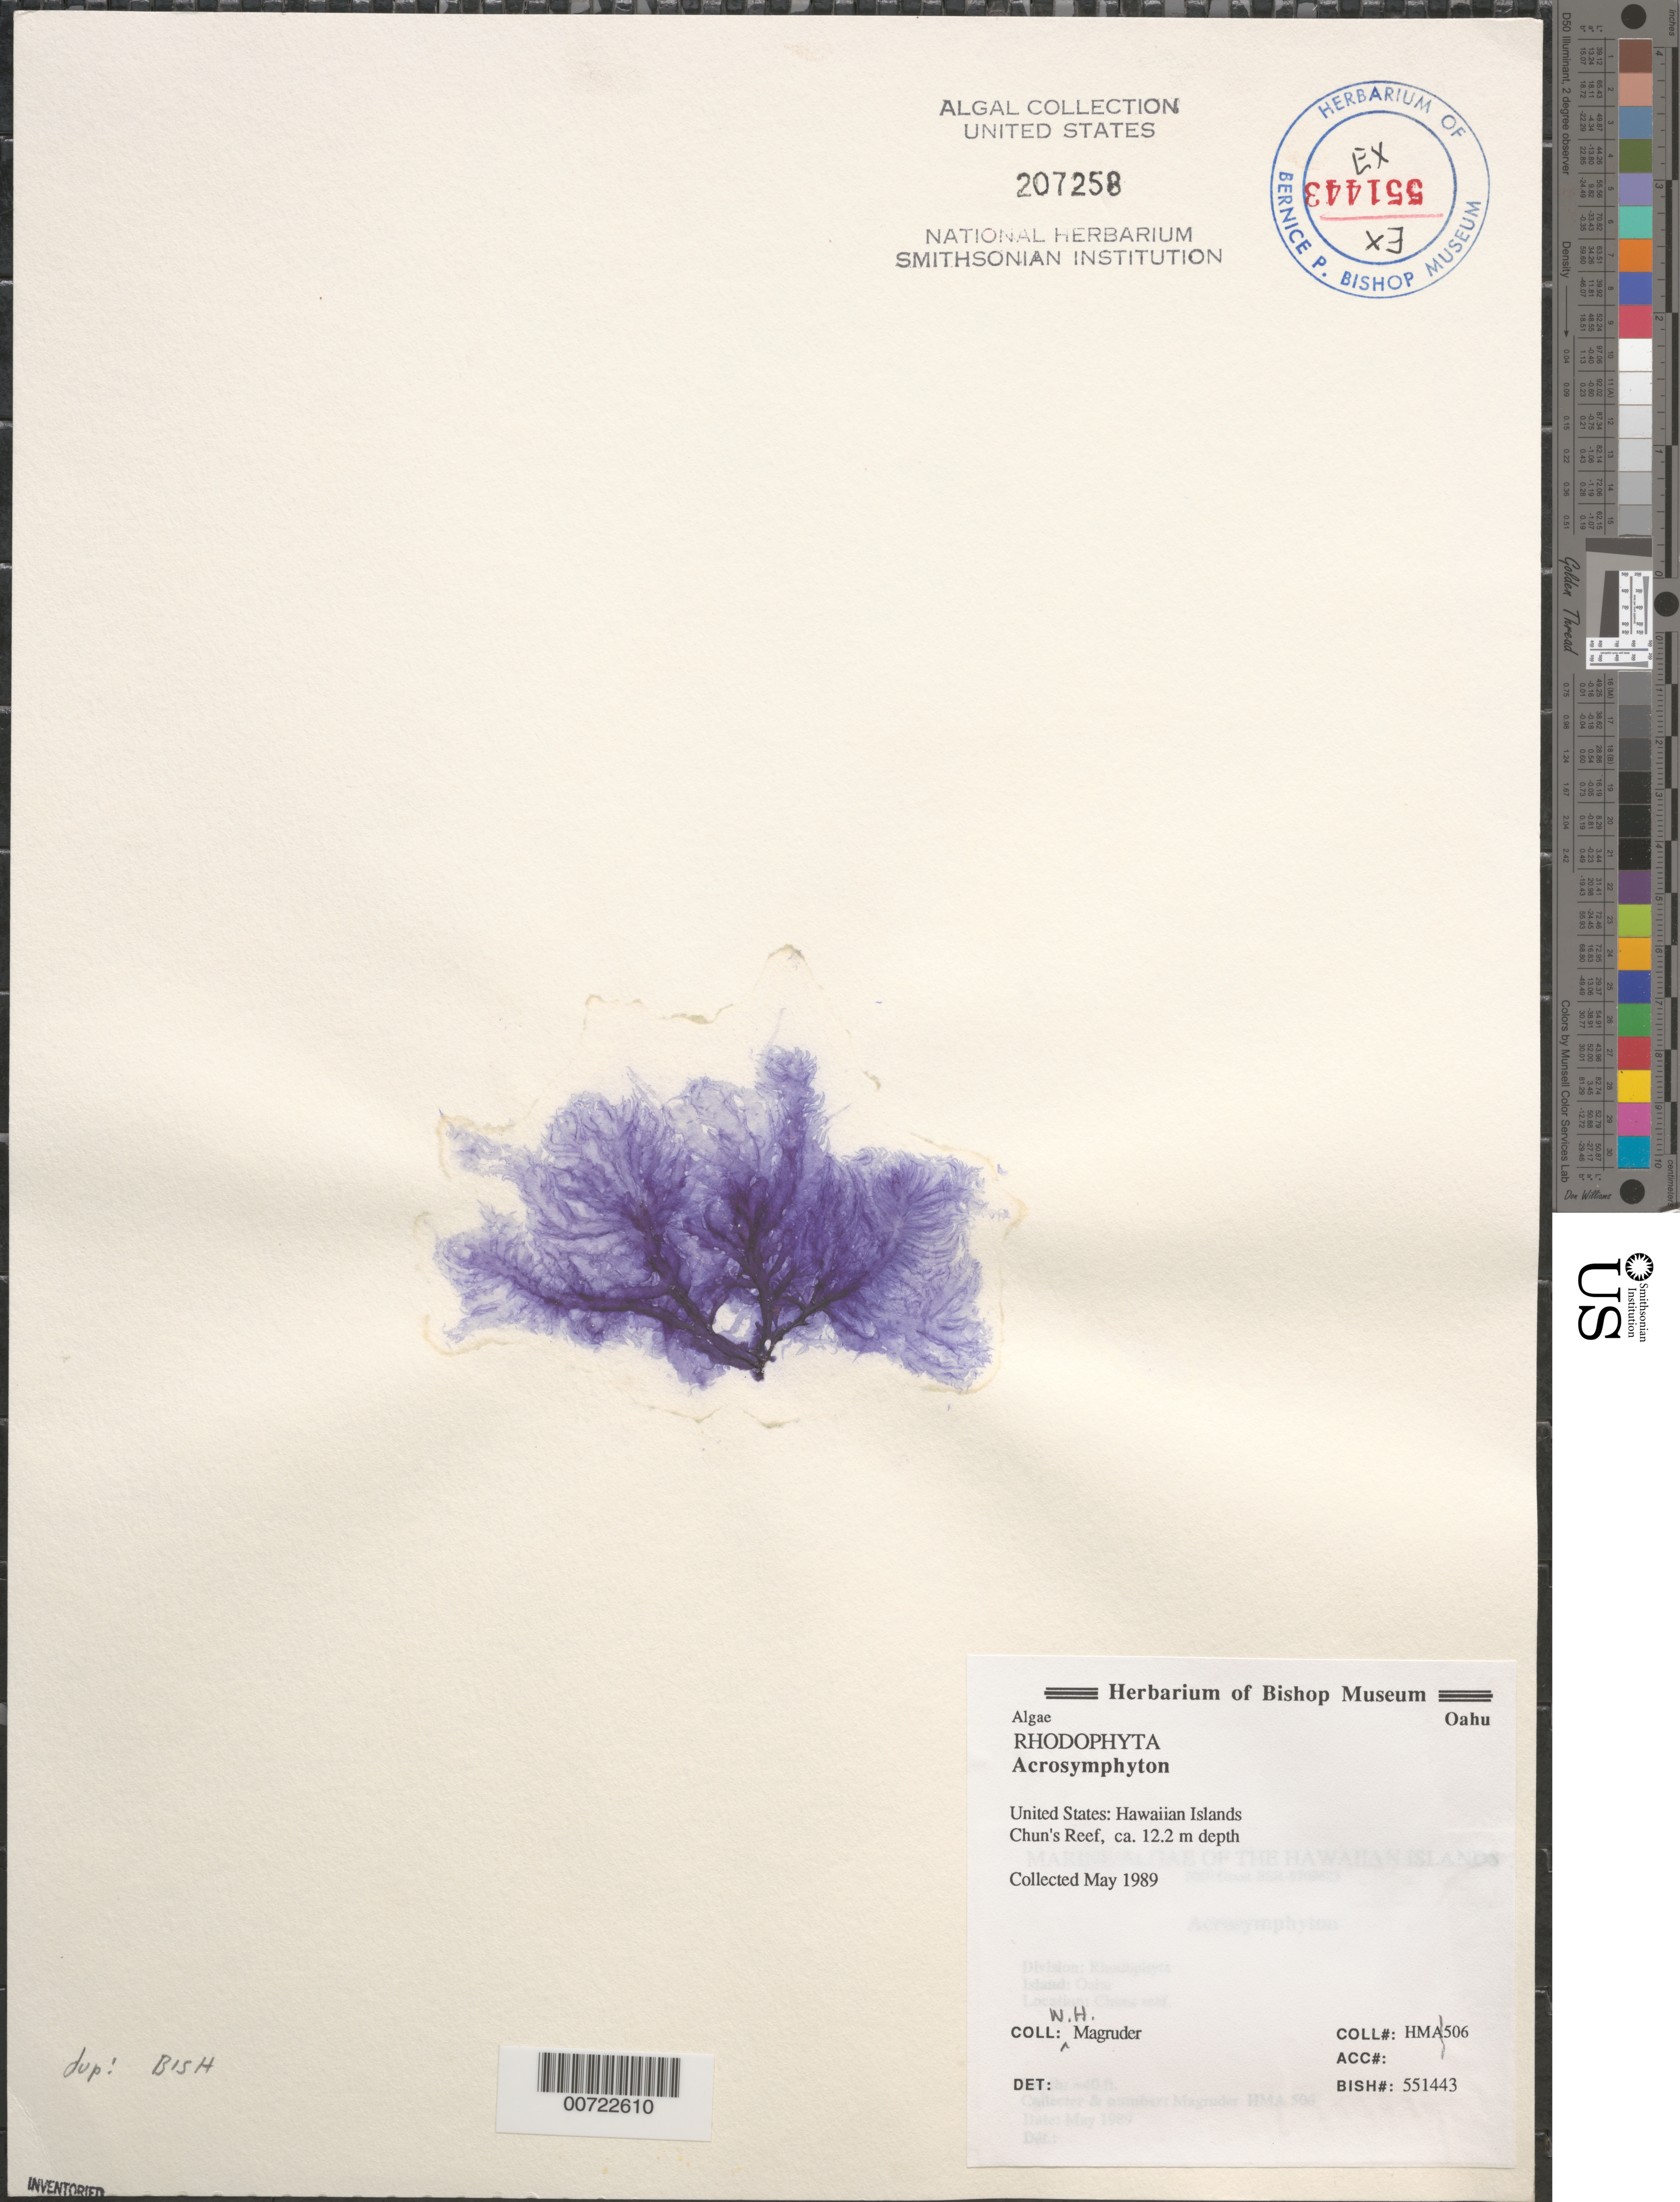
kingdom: Plantae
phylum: Rhodophyta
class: Florideophyceae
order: Acrosymphytales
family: Acrosymphytaceae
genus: Acrosymphyton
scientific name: Acrosymphyton sp.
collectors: W. Magruder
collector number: HMA 506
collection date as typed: May 1989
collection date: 1989-05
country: United States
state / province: Hawaii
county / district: Honolulu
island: Oahu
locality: Chun's Reef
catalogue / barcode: US 207258